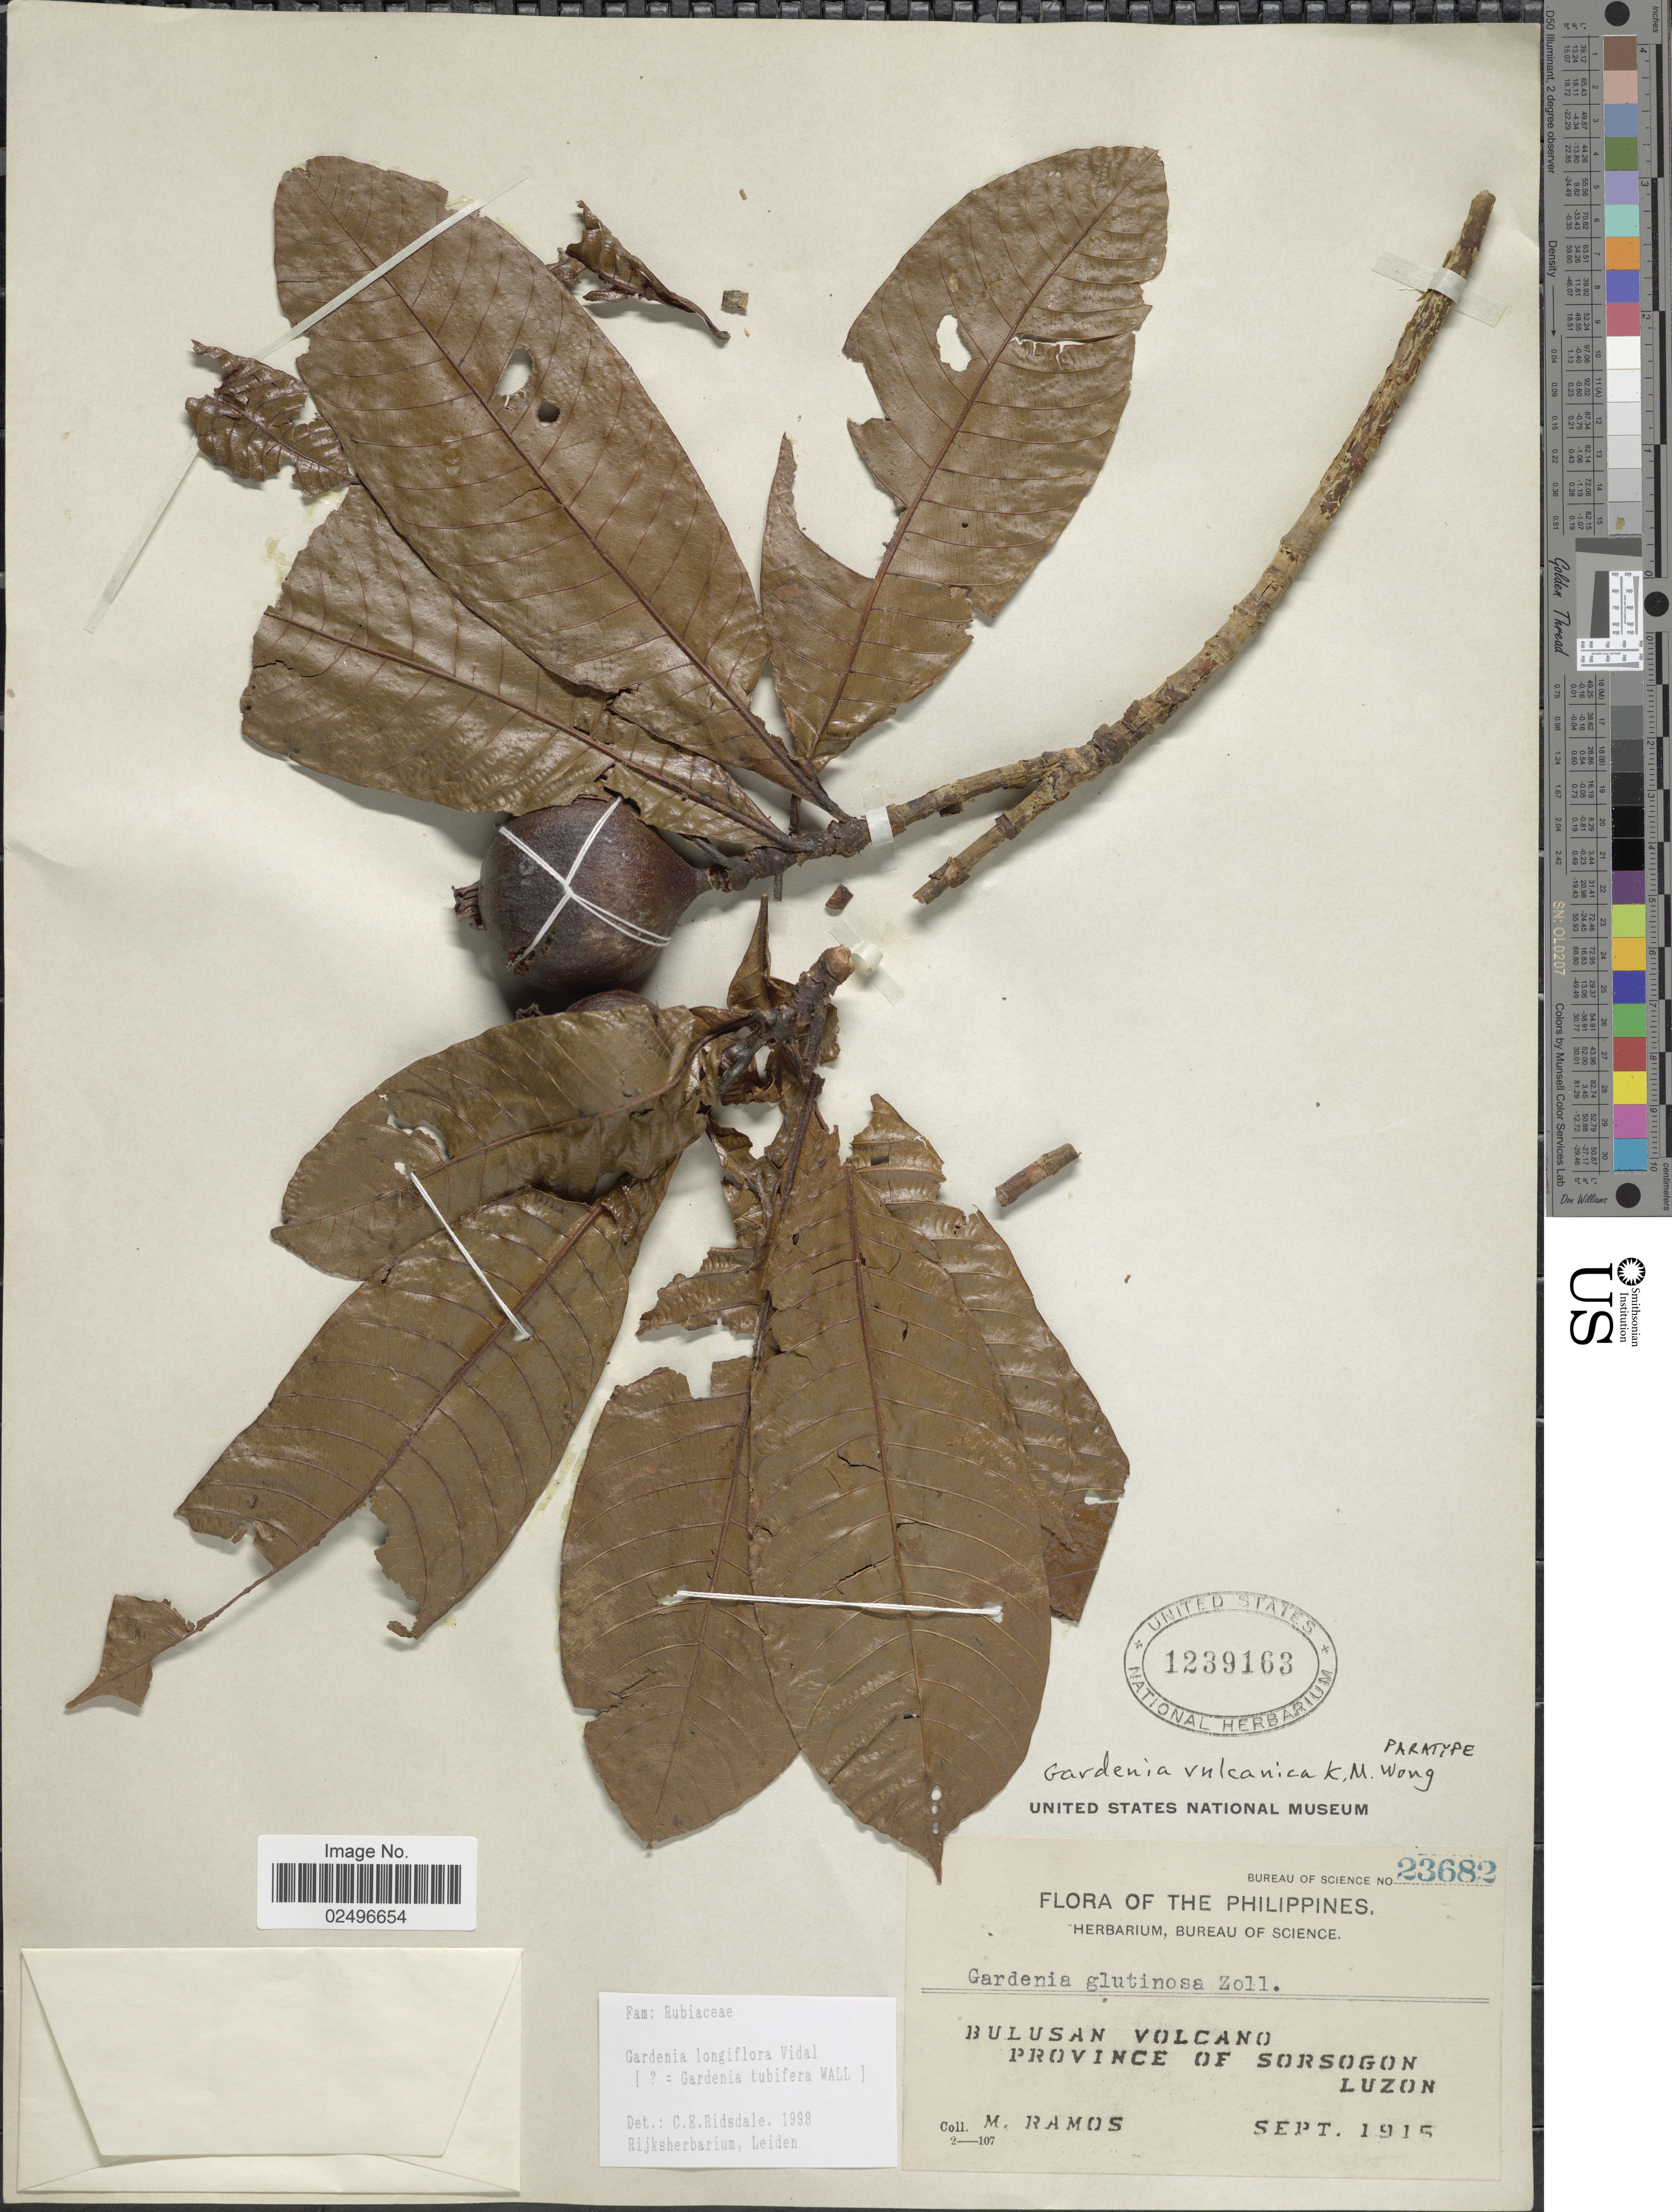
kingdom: Plantae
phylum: Tracheophyta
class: Magnoliopsida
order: Gentianales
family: Rubiaceae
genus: Gardenia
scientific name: Gardenia vulcanica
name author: K.M. Wong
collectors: M. Ramos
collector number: Bureau Of Science 23682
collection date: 1915-09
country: Philippines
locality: Bulusan Volcano, Province of Sorsogon, Luzon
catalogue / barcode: US 1239163